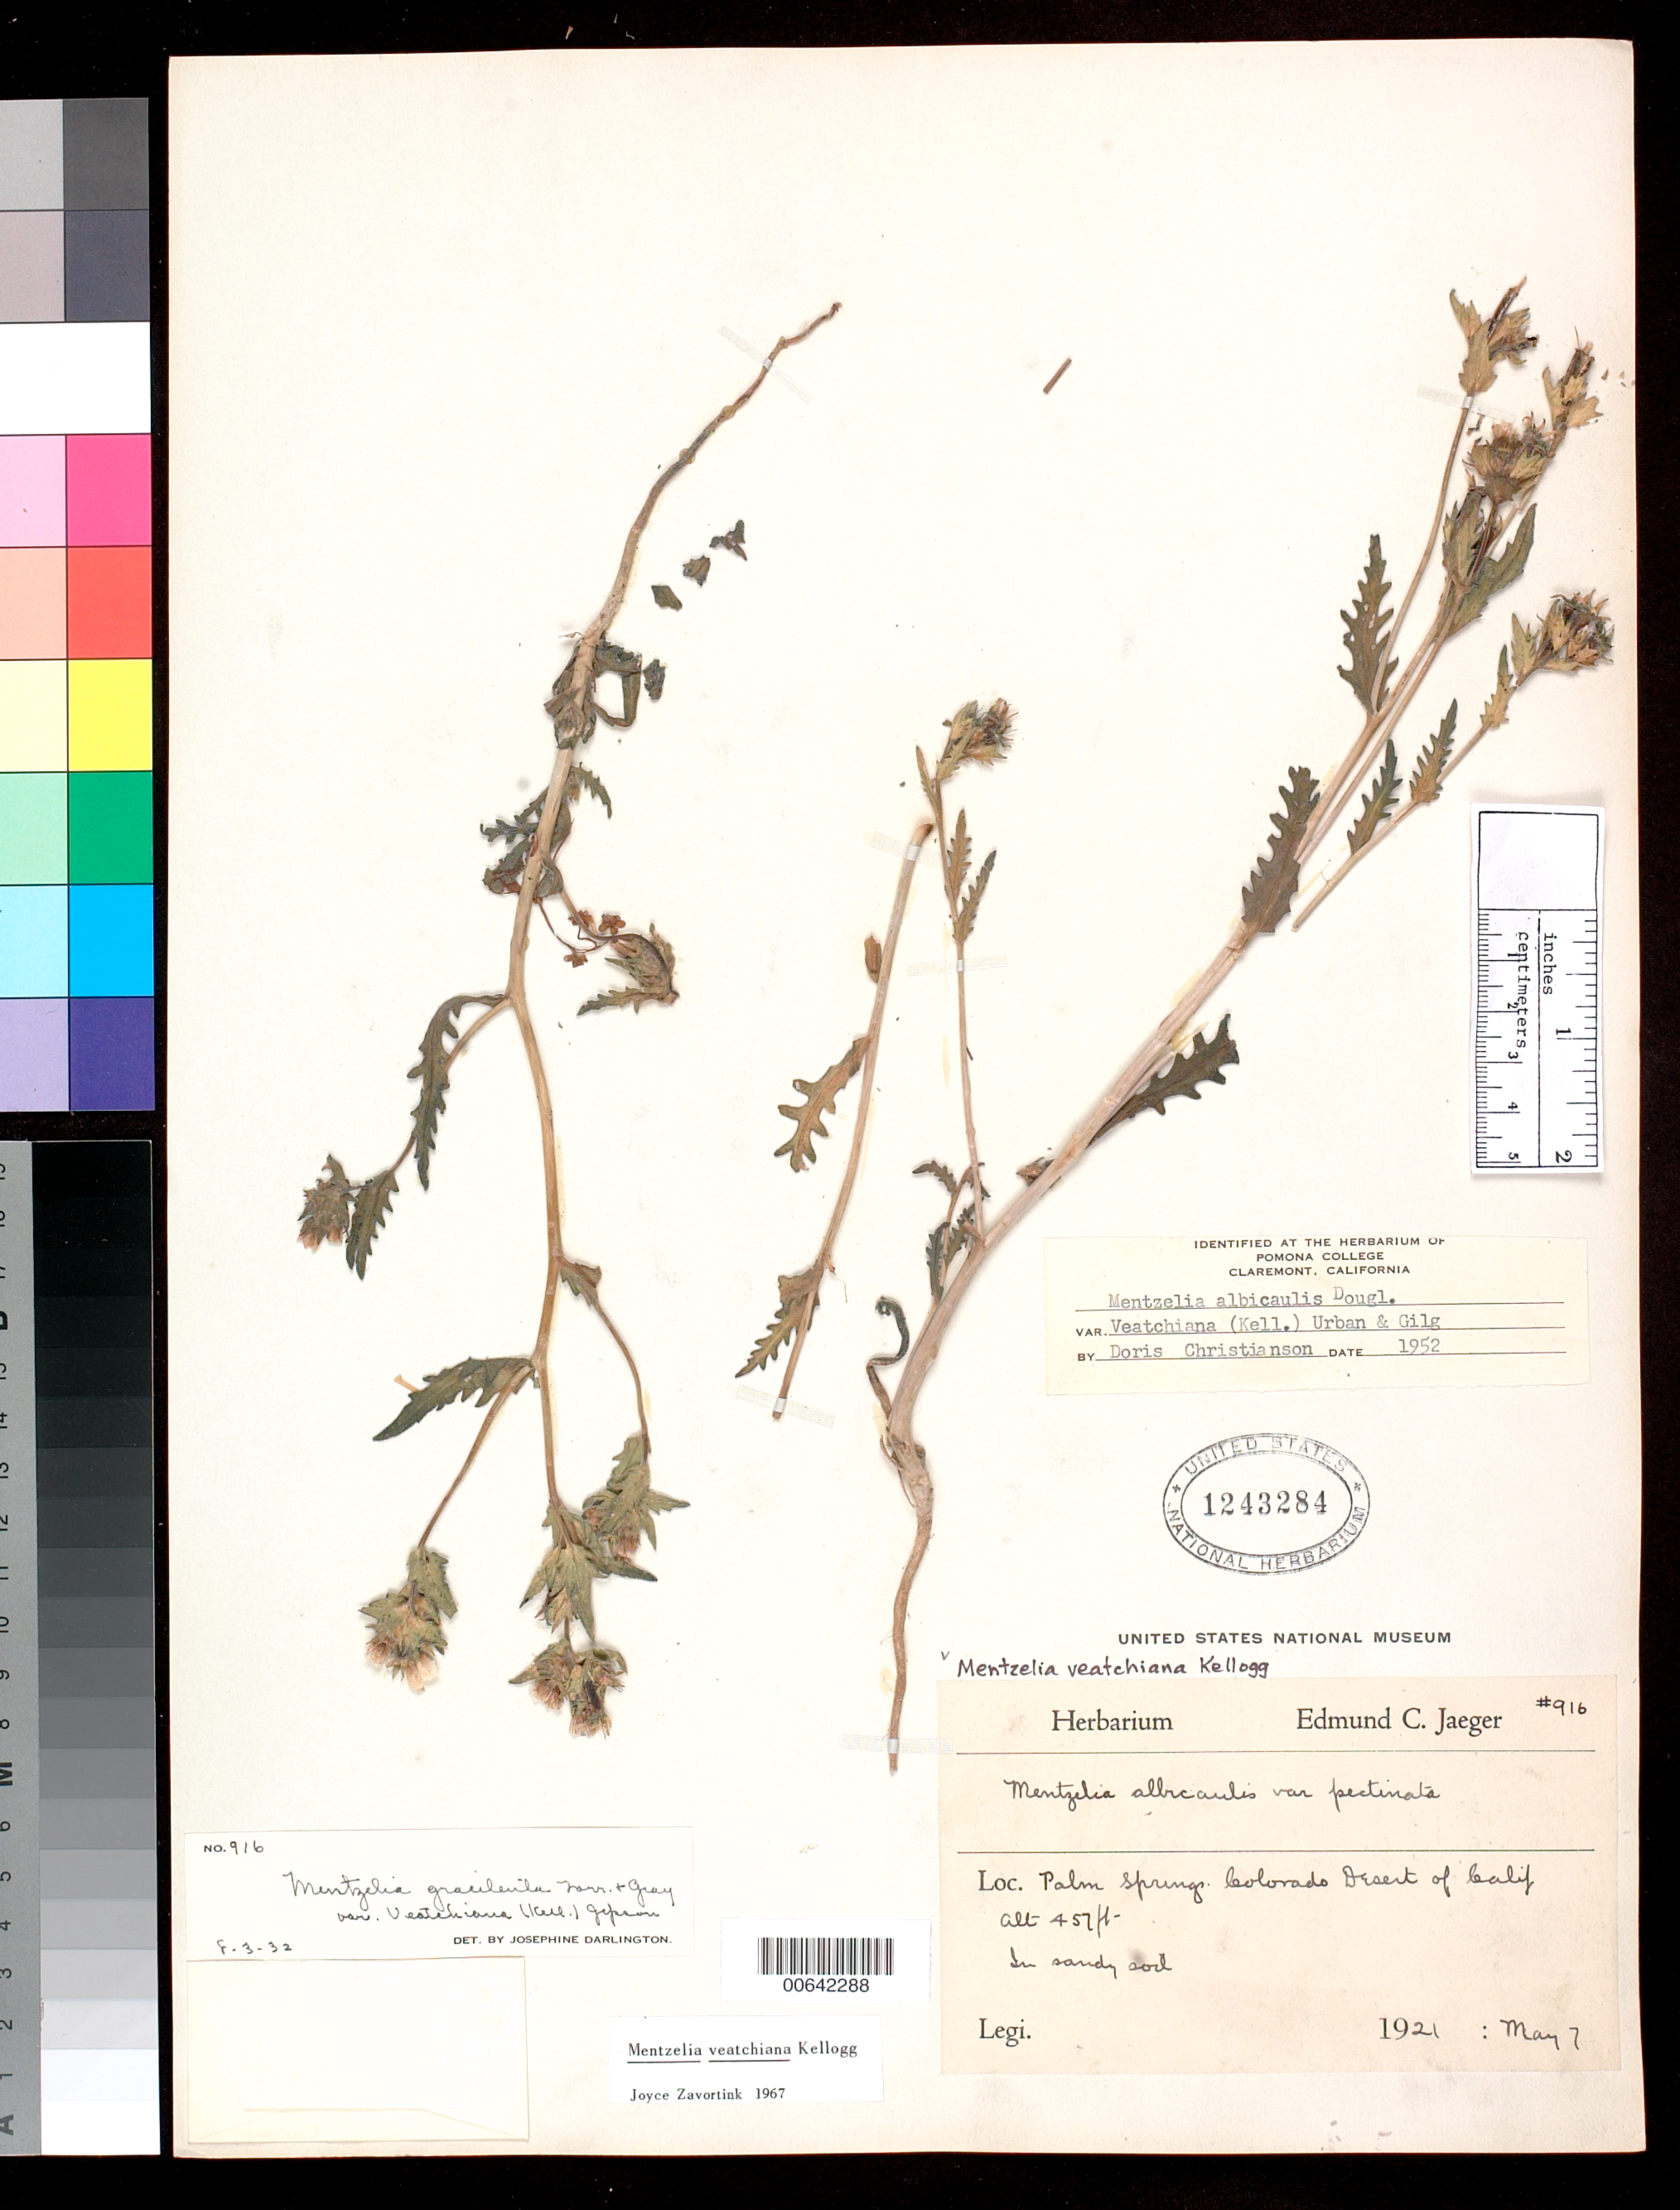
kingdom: Plantae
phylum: Tracheophyta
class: Magnoliopsida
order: Cornales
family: Loasaceae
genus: Mentzelia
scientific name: Mentzelia veatchiana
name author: Kellogg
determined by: Zavortink, J. E.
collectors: E. Jaeger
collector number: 916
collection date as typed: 07 May 1921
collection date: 1921-05-07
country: United States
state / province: California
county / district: Riverside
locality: Palm Springs, Colorado Desert.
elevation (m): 139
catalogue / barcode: US 1243284